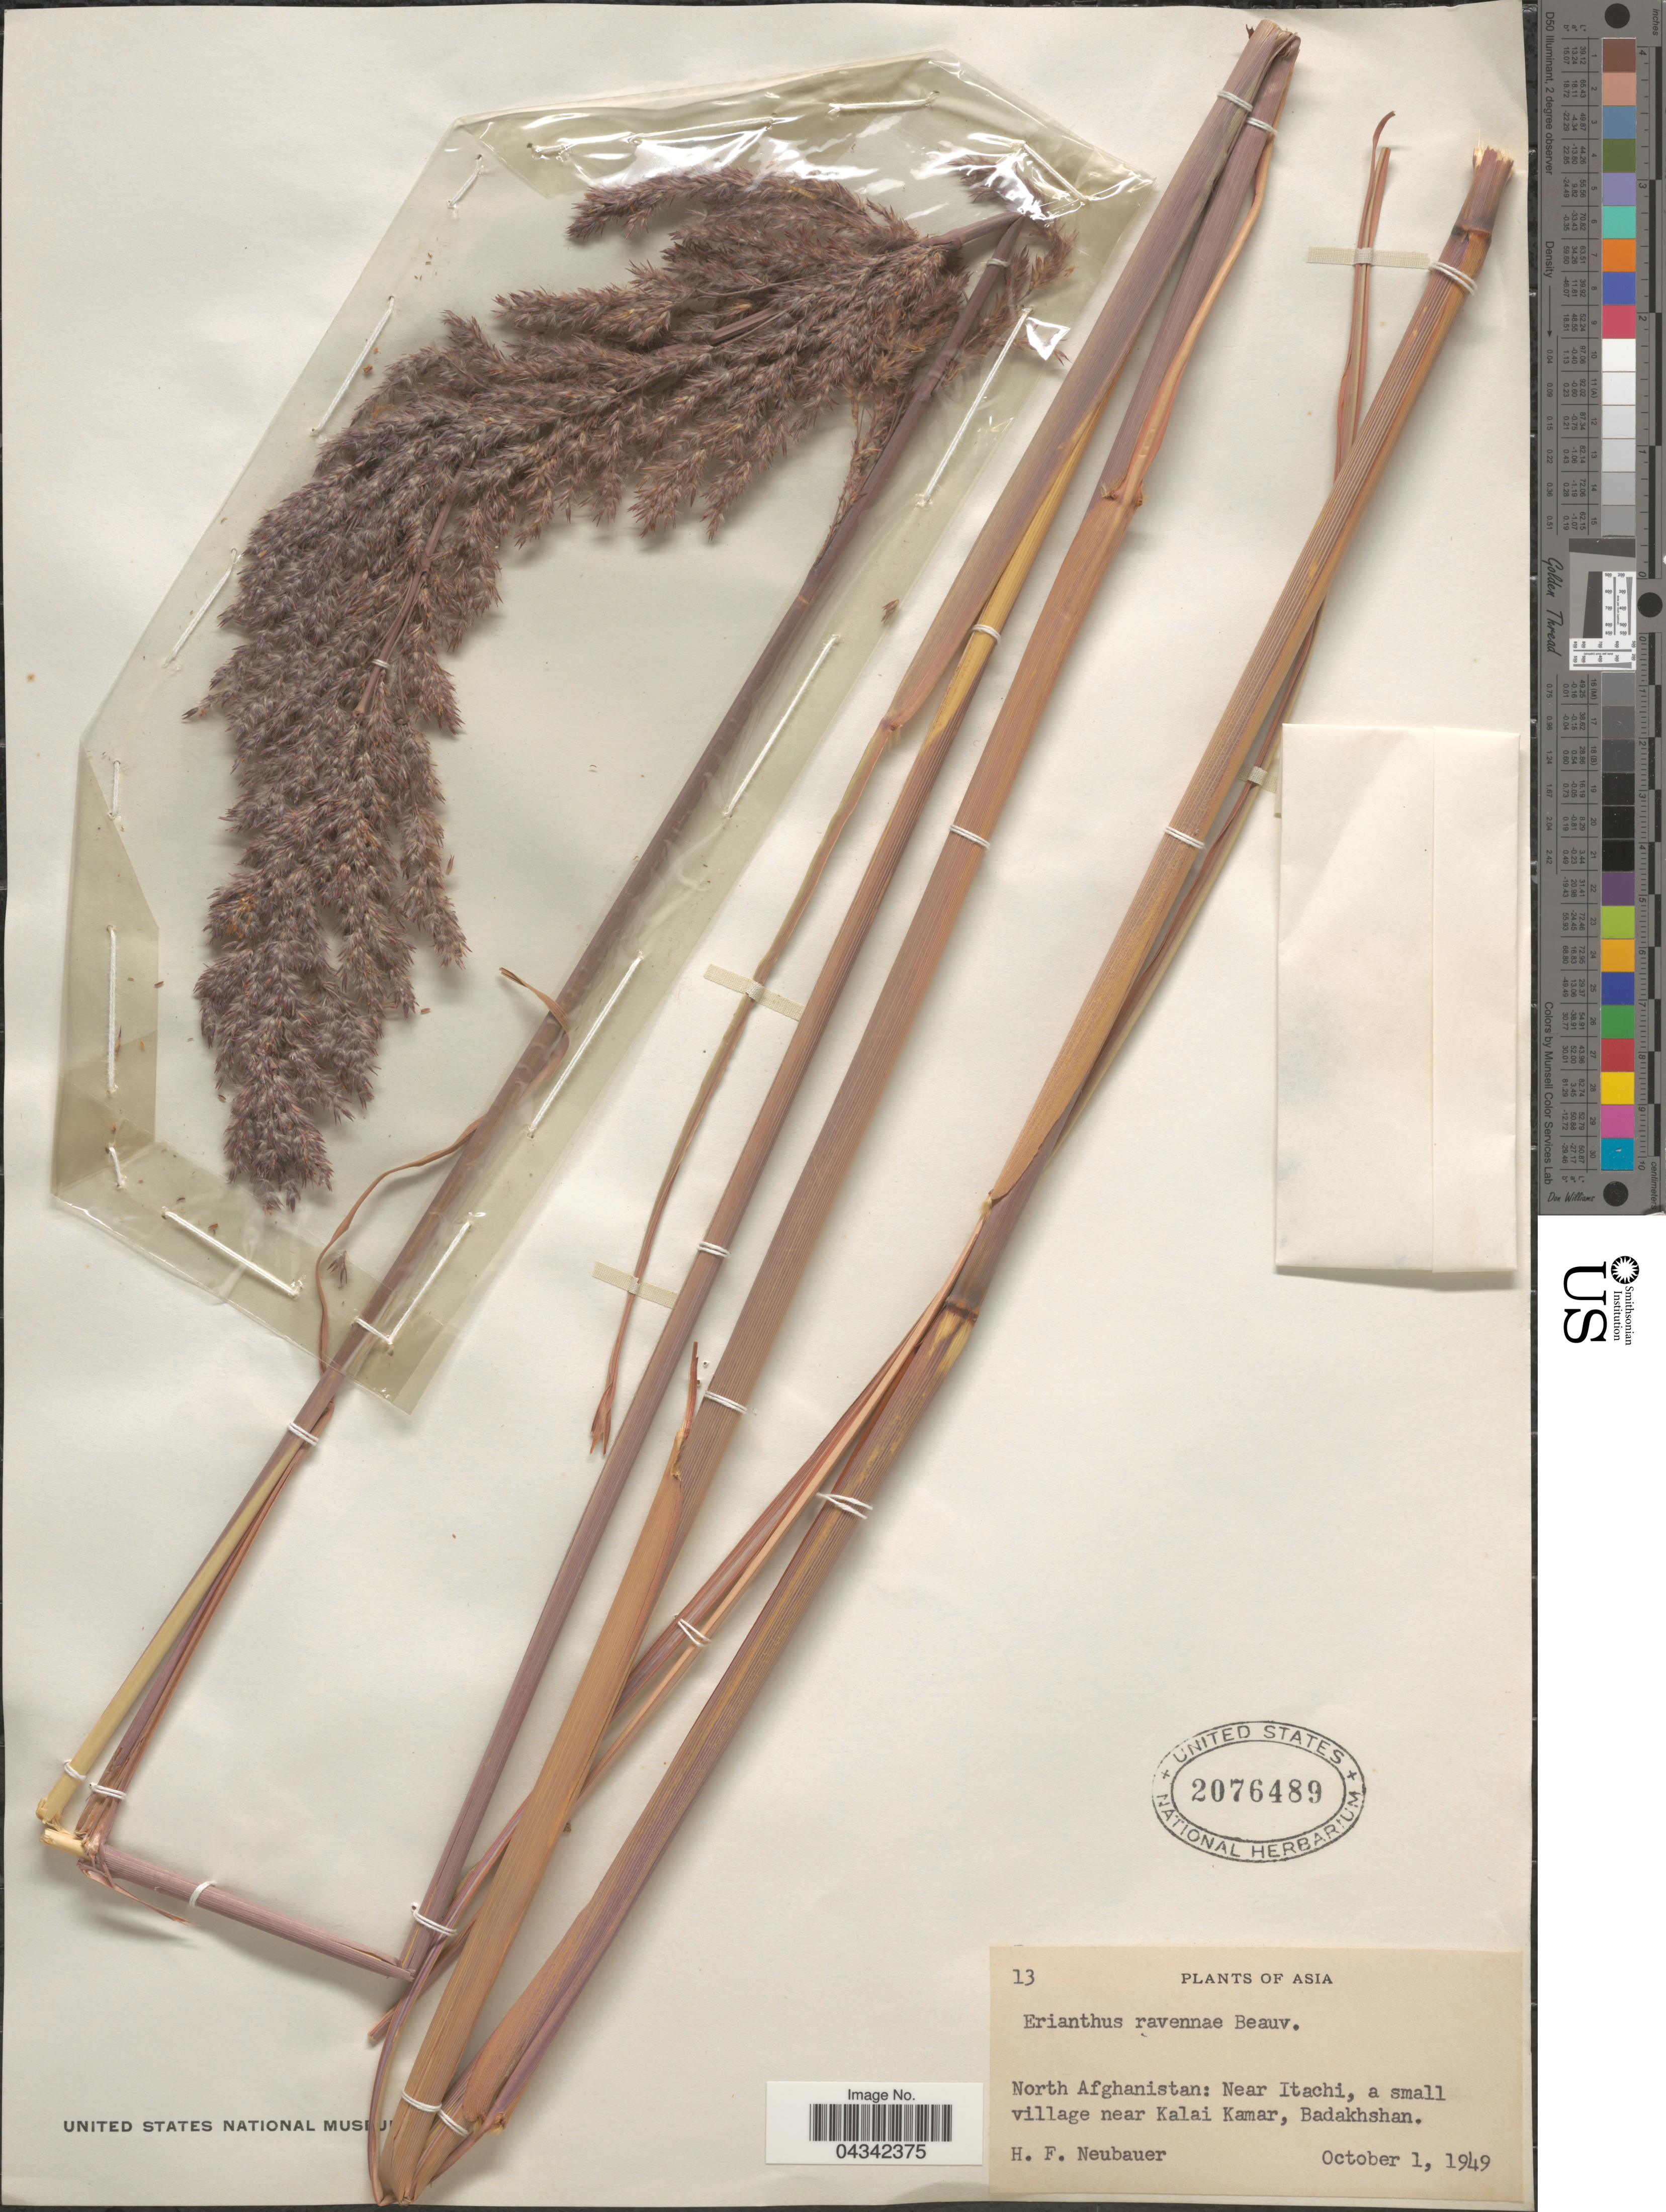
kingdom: Plantae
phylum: Tracheophyta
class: Liliopsida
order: Poales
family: Poaceae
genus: Tripidium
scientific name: Tripidium ravennae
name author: (L.) H. Scholz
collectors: H. Neubauer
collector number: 13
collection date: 1949-10-01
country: Afghanistan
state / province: Badakhshan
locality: North Afghanistan: Near Itachi, a small village near Kalai Kamar.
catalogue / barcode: US 2076489